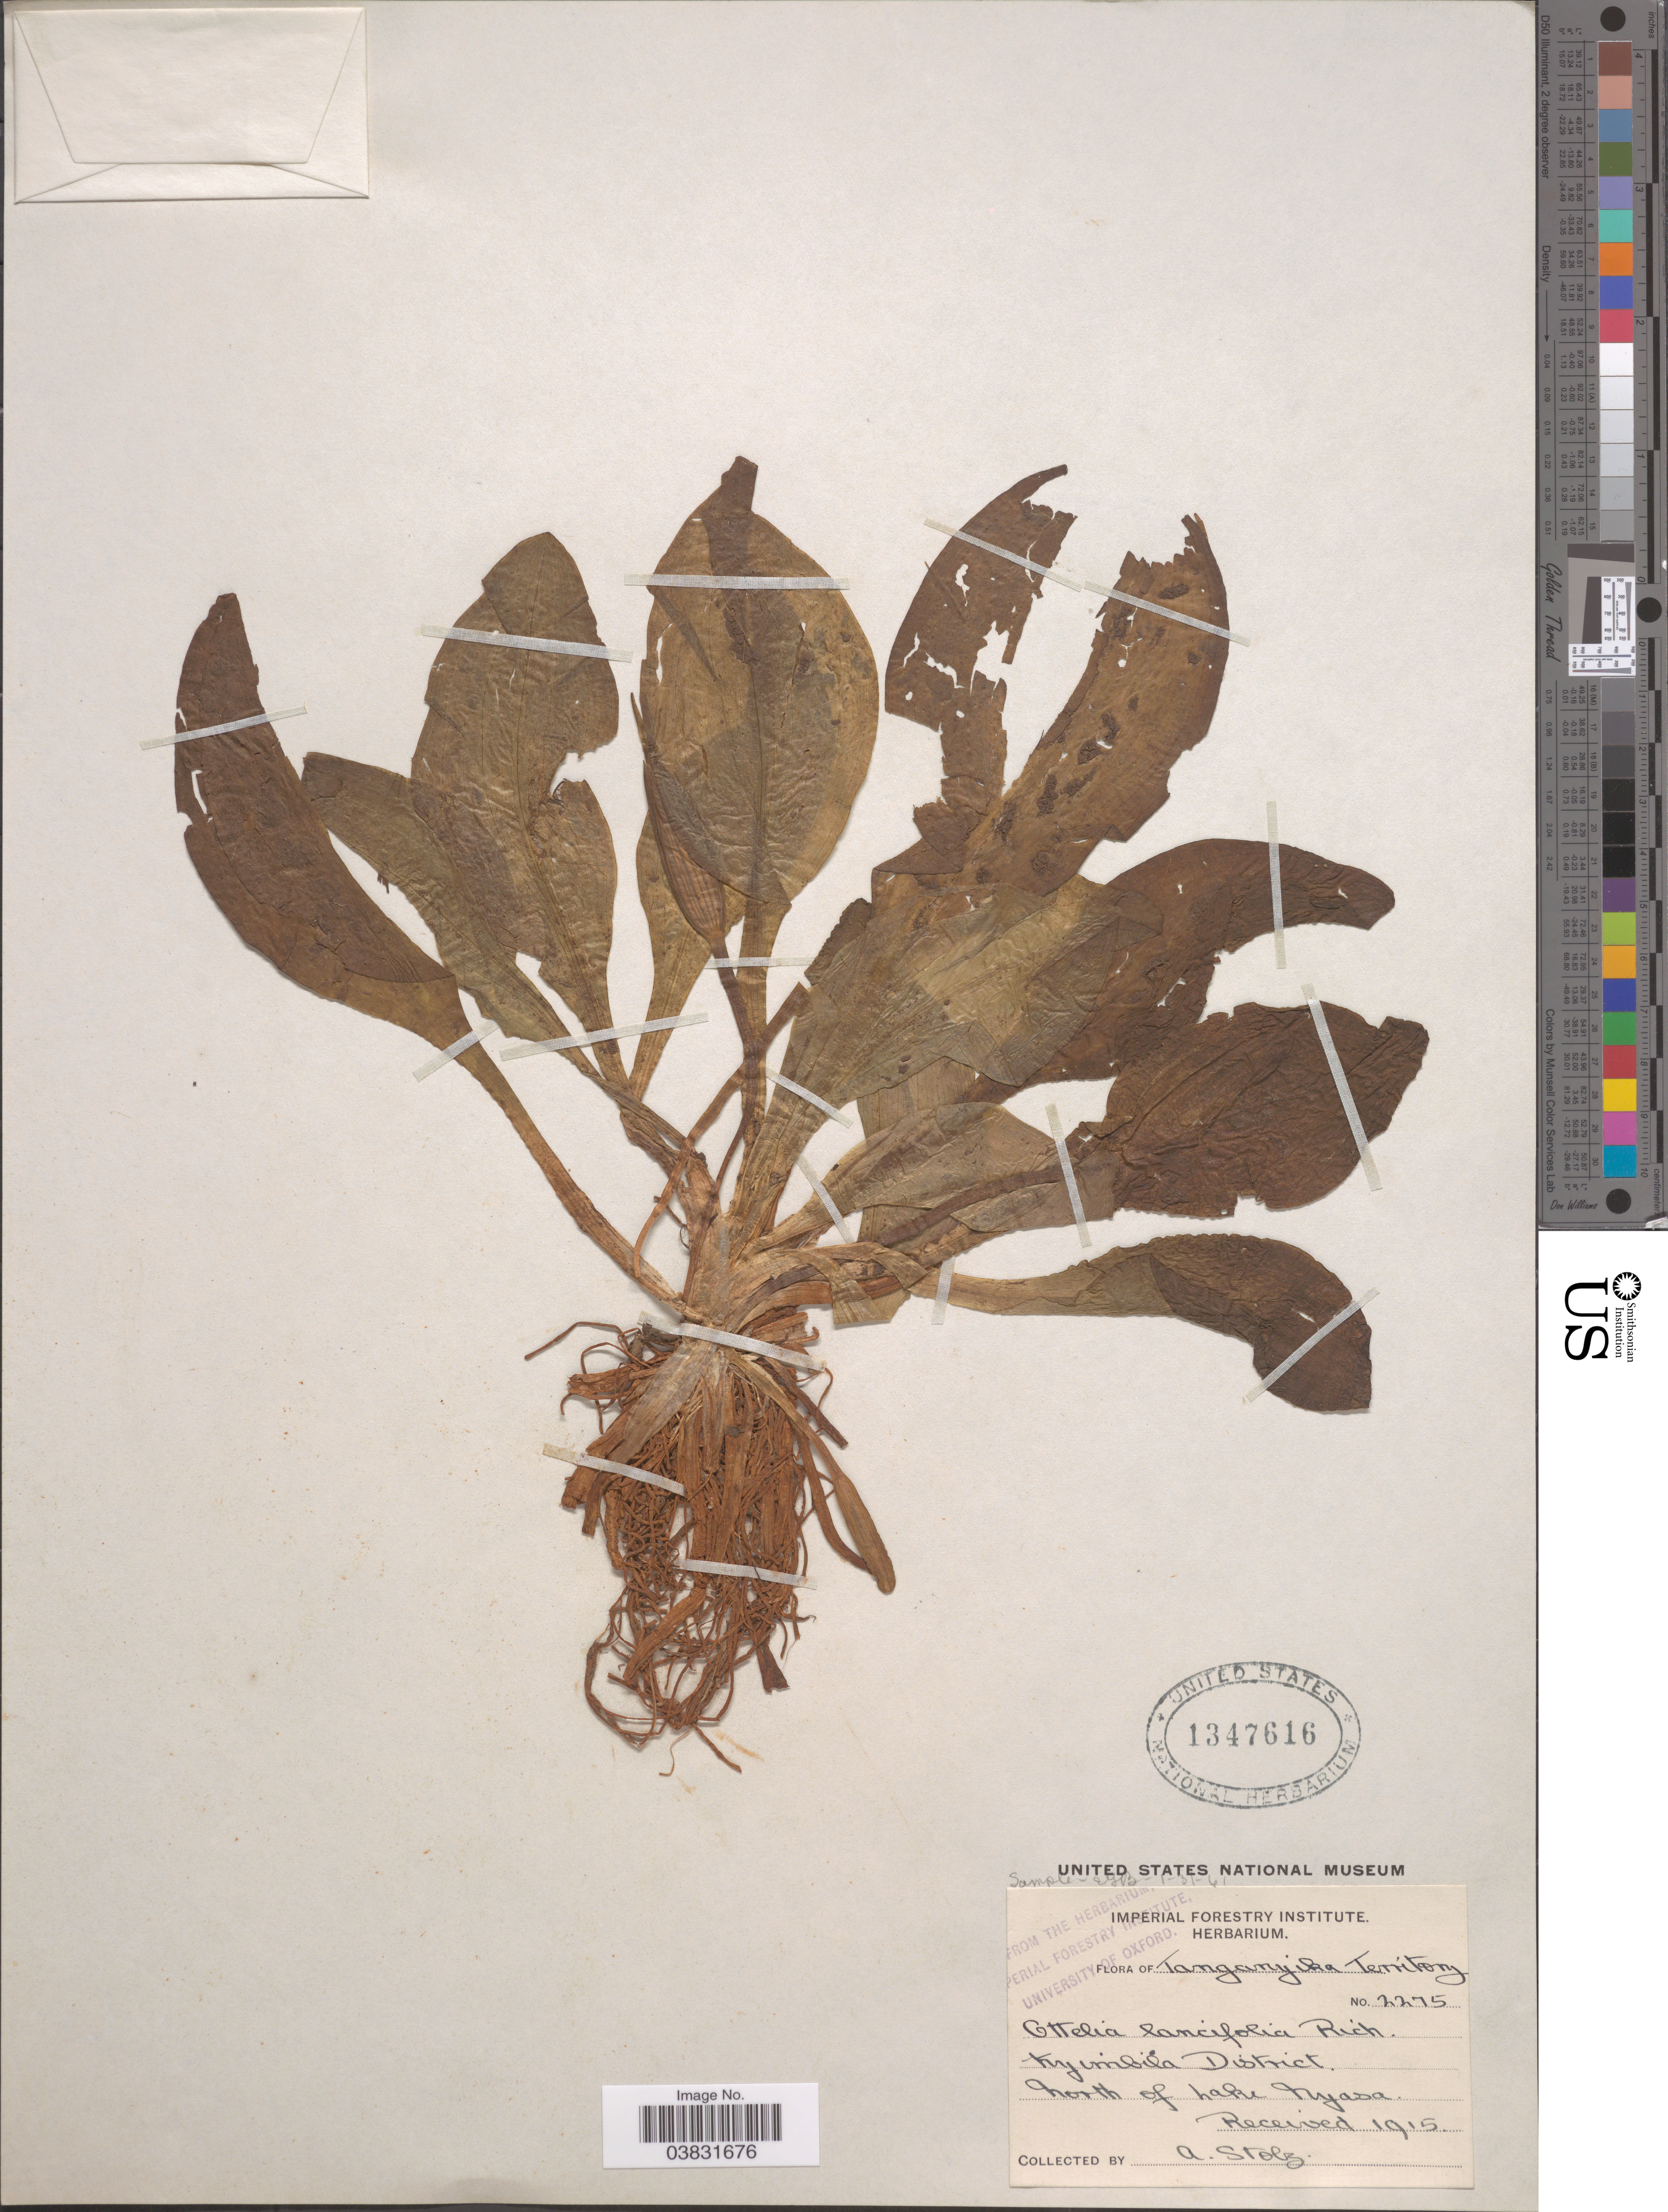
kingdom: Plantae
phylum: Tracheophyta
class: Liliopsida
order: Alismatales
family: Hydrocharitaceae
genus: Ottelia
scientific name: Ottelia lancifolia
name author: Rich.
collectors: A. Stolz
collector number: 2275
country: Tanzania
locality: Tanganyika Territory. Kyimbila District. North of Lake Nyasa.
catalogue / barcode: US 1347616